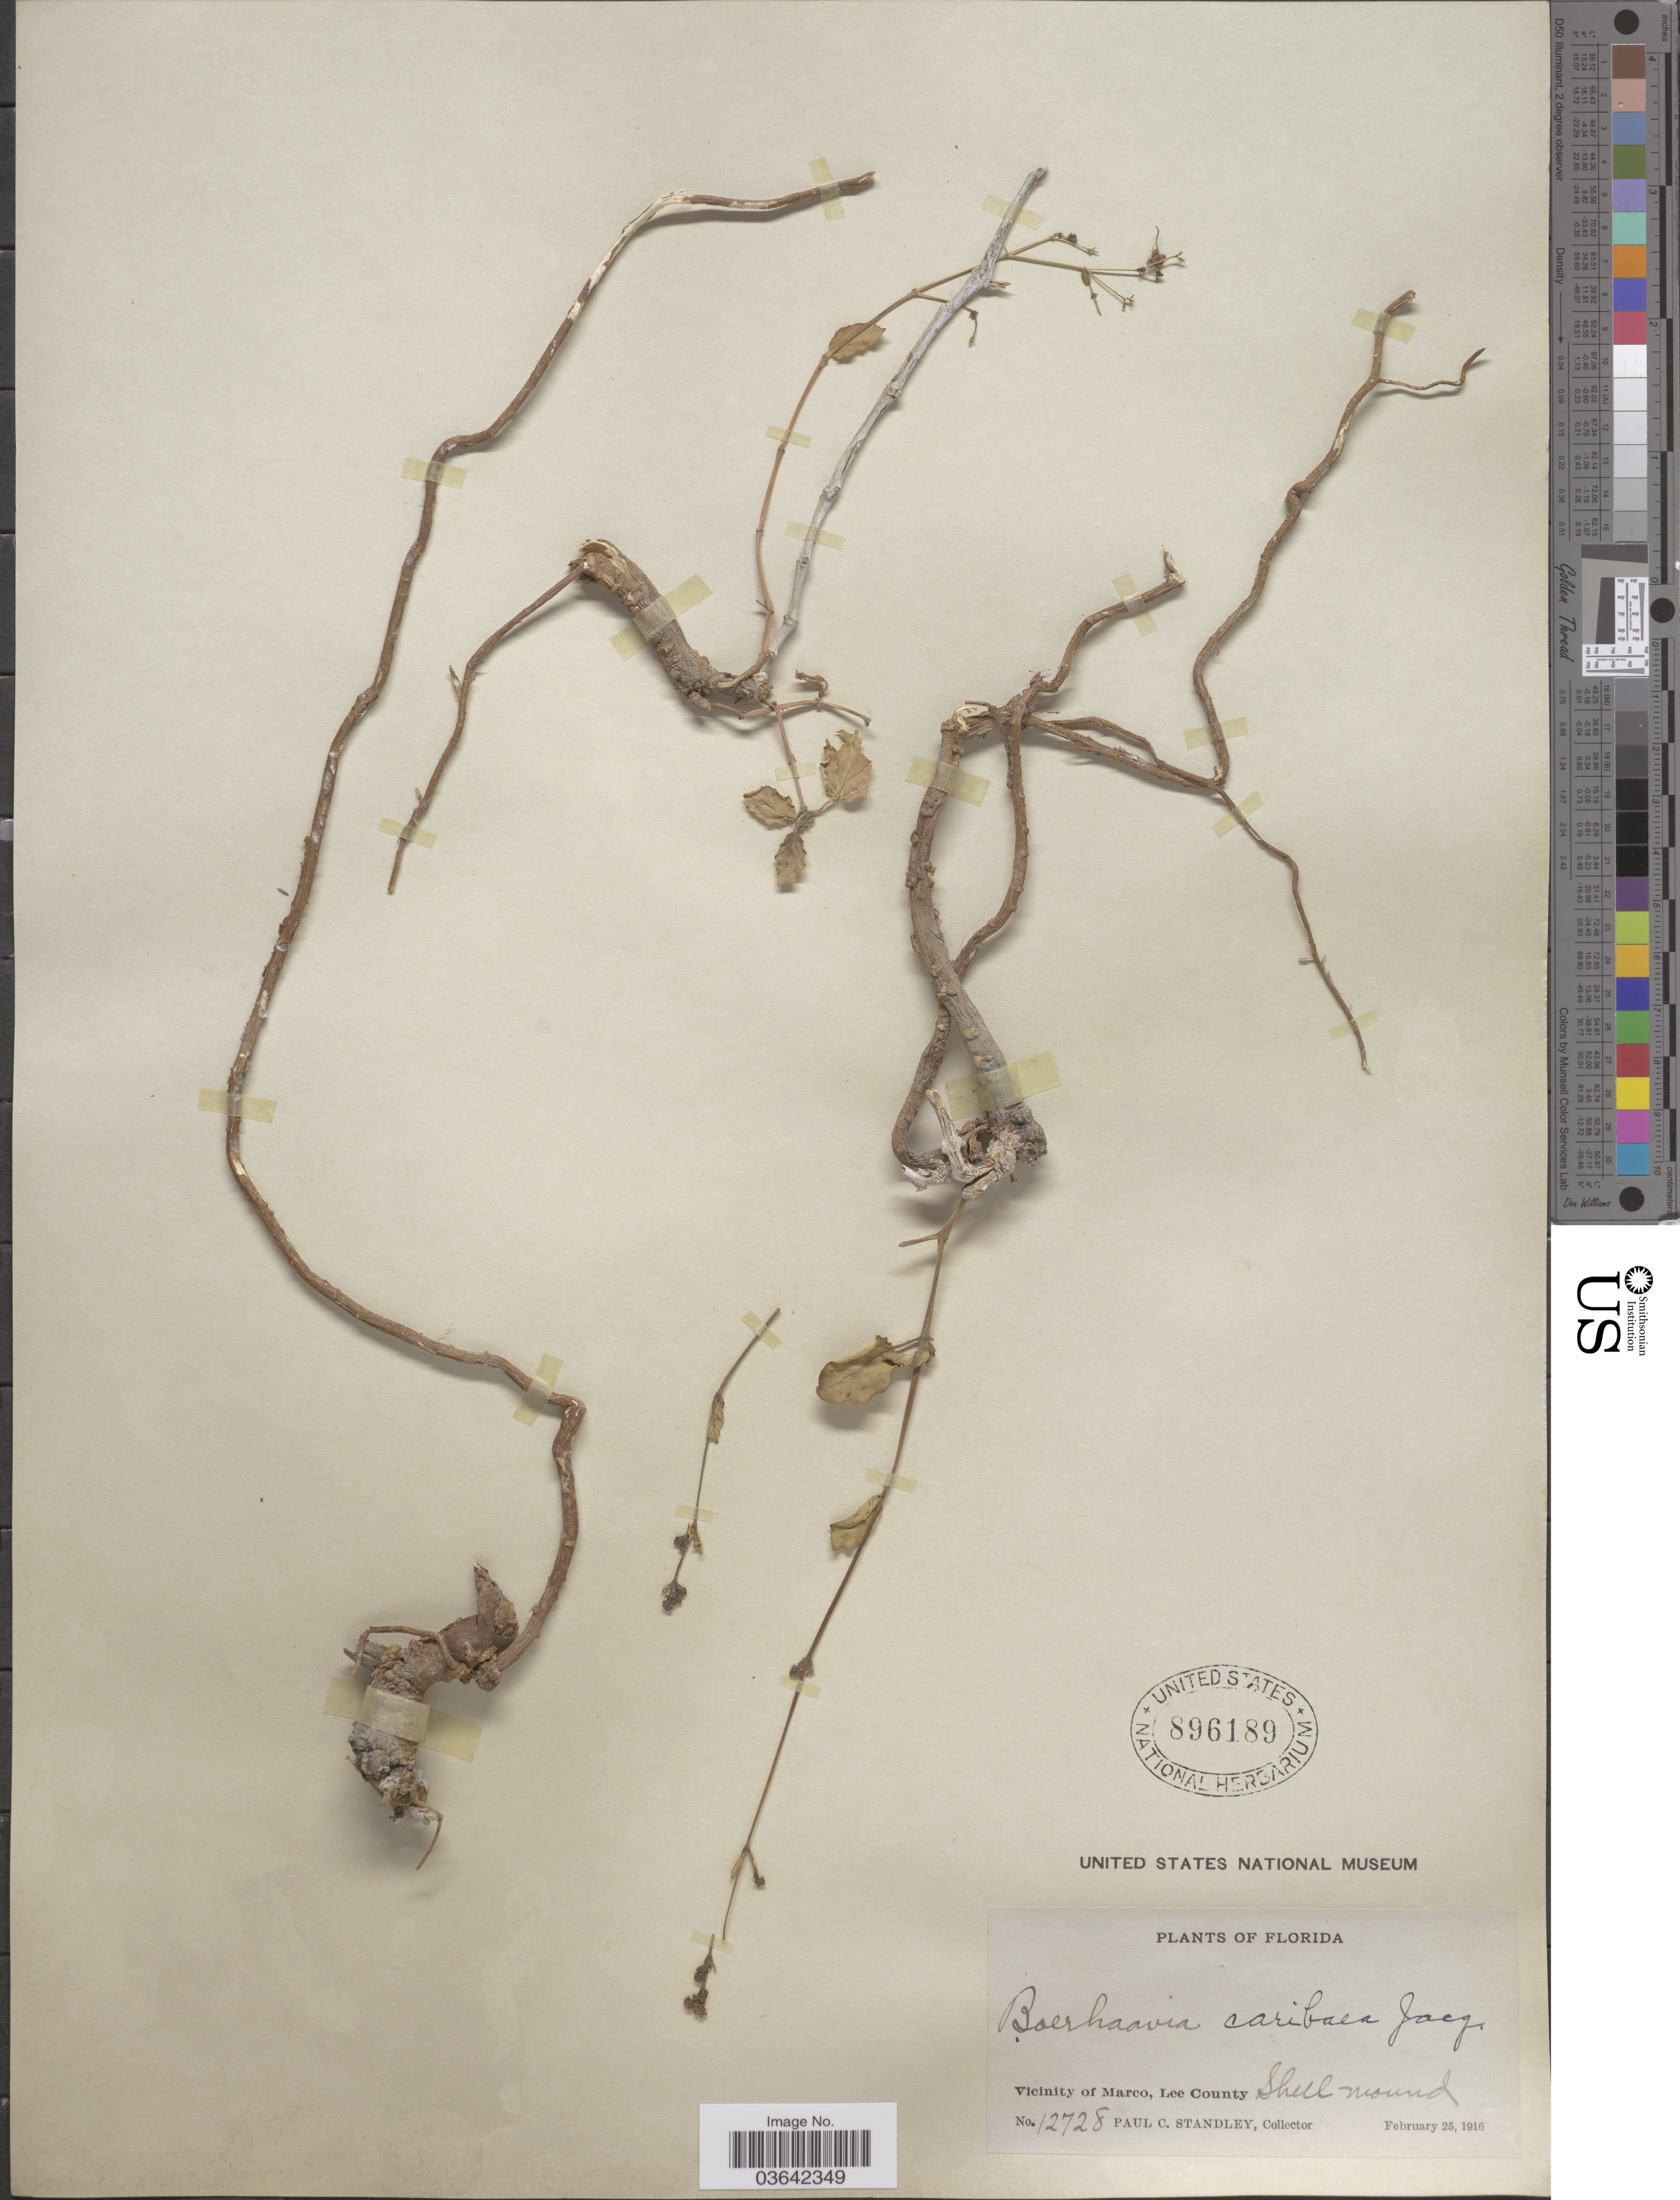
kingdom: Plantae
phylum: Tracheophyta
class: Magnoliopsida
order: Caryophyllales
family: Nyctaginaceae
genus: Boerhavia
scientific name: Boerhavia adscendens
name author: Willd.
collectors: P. C. Standley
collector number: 12728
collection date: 1916-02-25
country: United States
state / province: Florida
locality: Vicinity of Marco, Lee County. Shell mound.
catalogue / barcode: US 896189